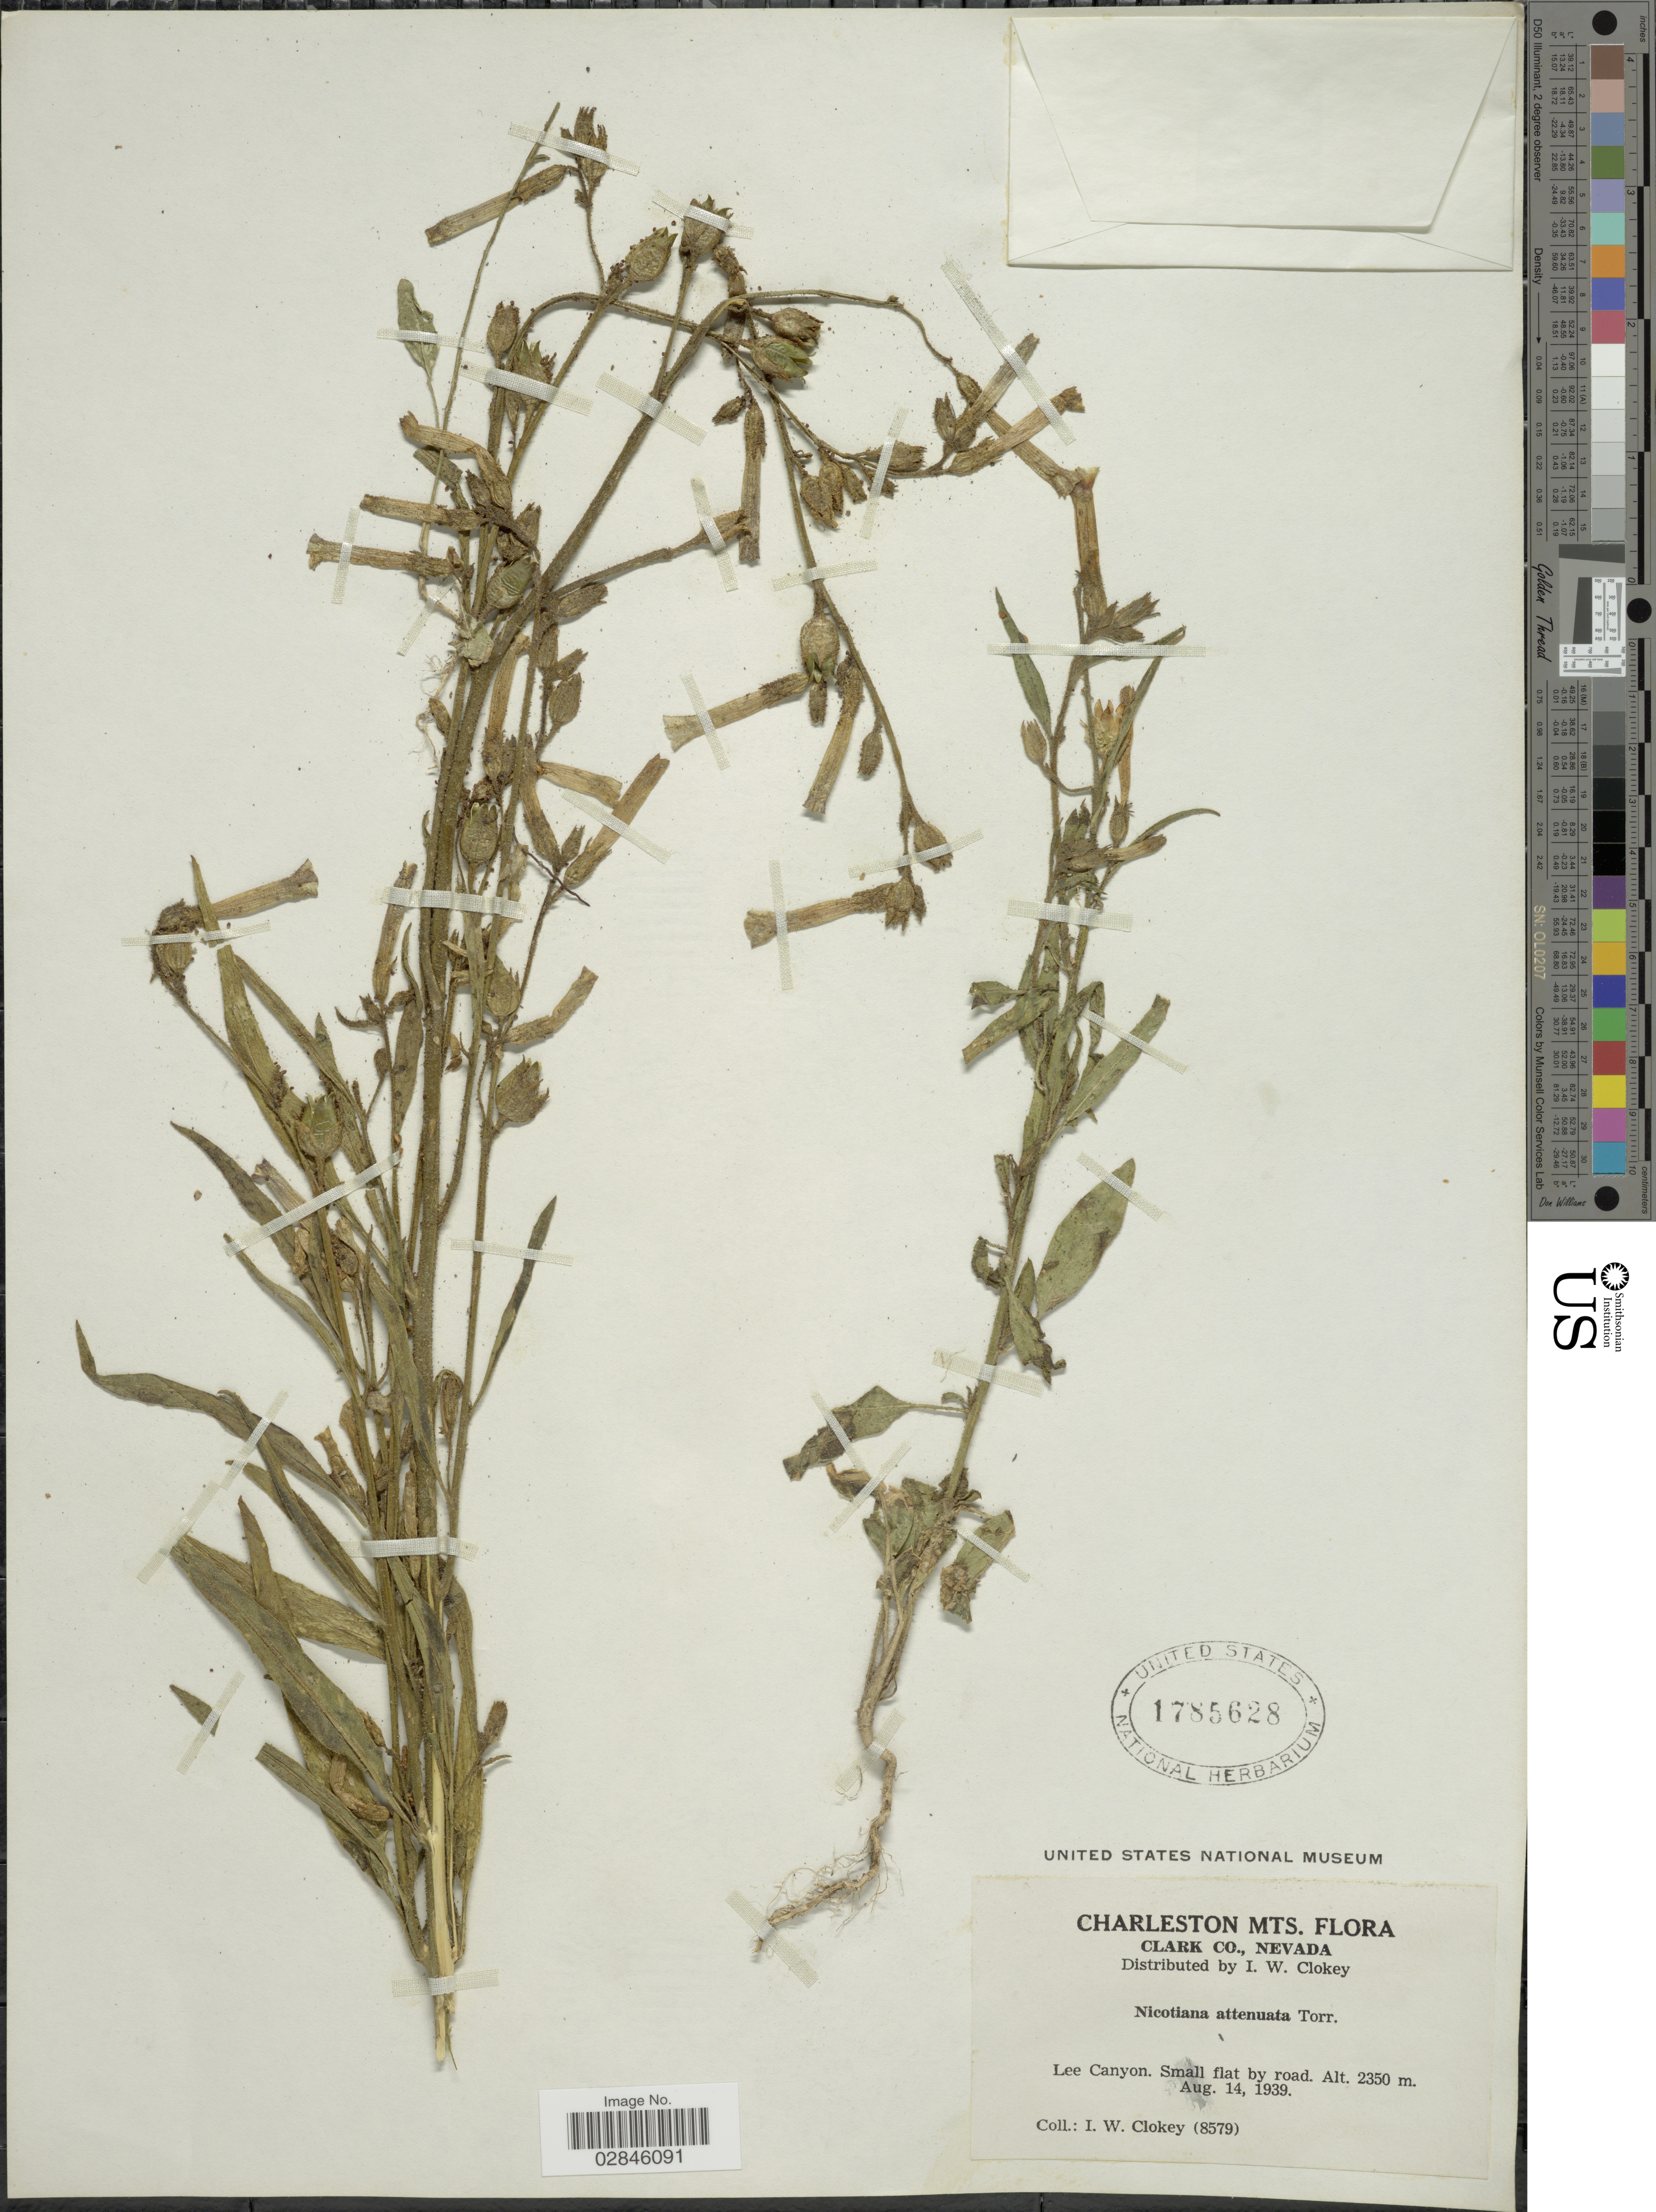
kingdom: Plantae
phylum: Tracheophyta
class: Magnoliopsida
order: Solanales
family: Solanaceae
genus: Nicotiana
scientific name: Nicotiana attenuata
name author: Torr. ex S. Watson in C. King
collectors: I. W. Clokey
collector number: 8579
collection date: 1939-08-14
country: United States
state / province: Nevada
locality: Charleston Mts., Clark Co., Lee Canyon.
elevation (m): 2350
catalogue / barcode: US 1785628